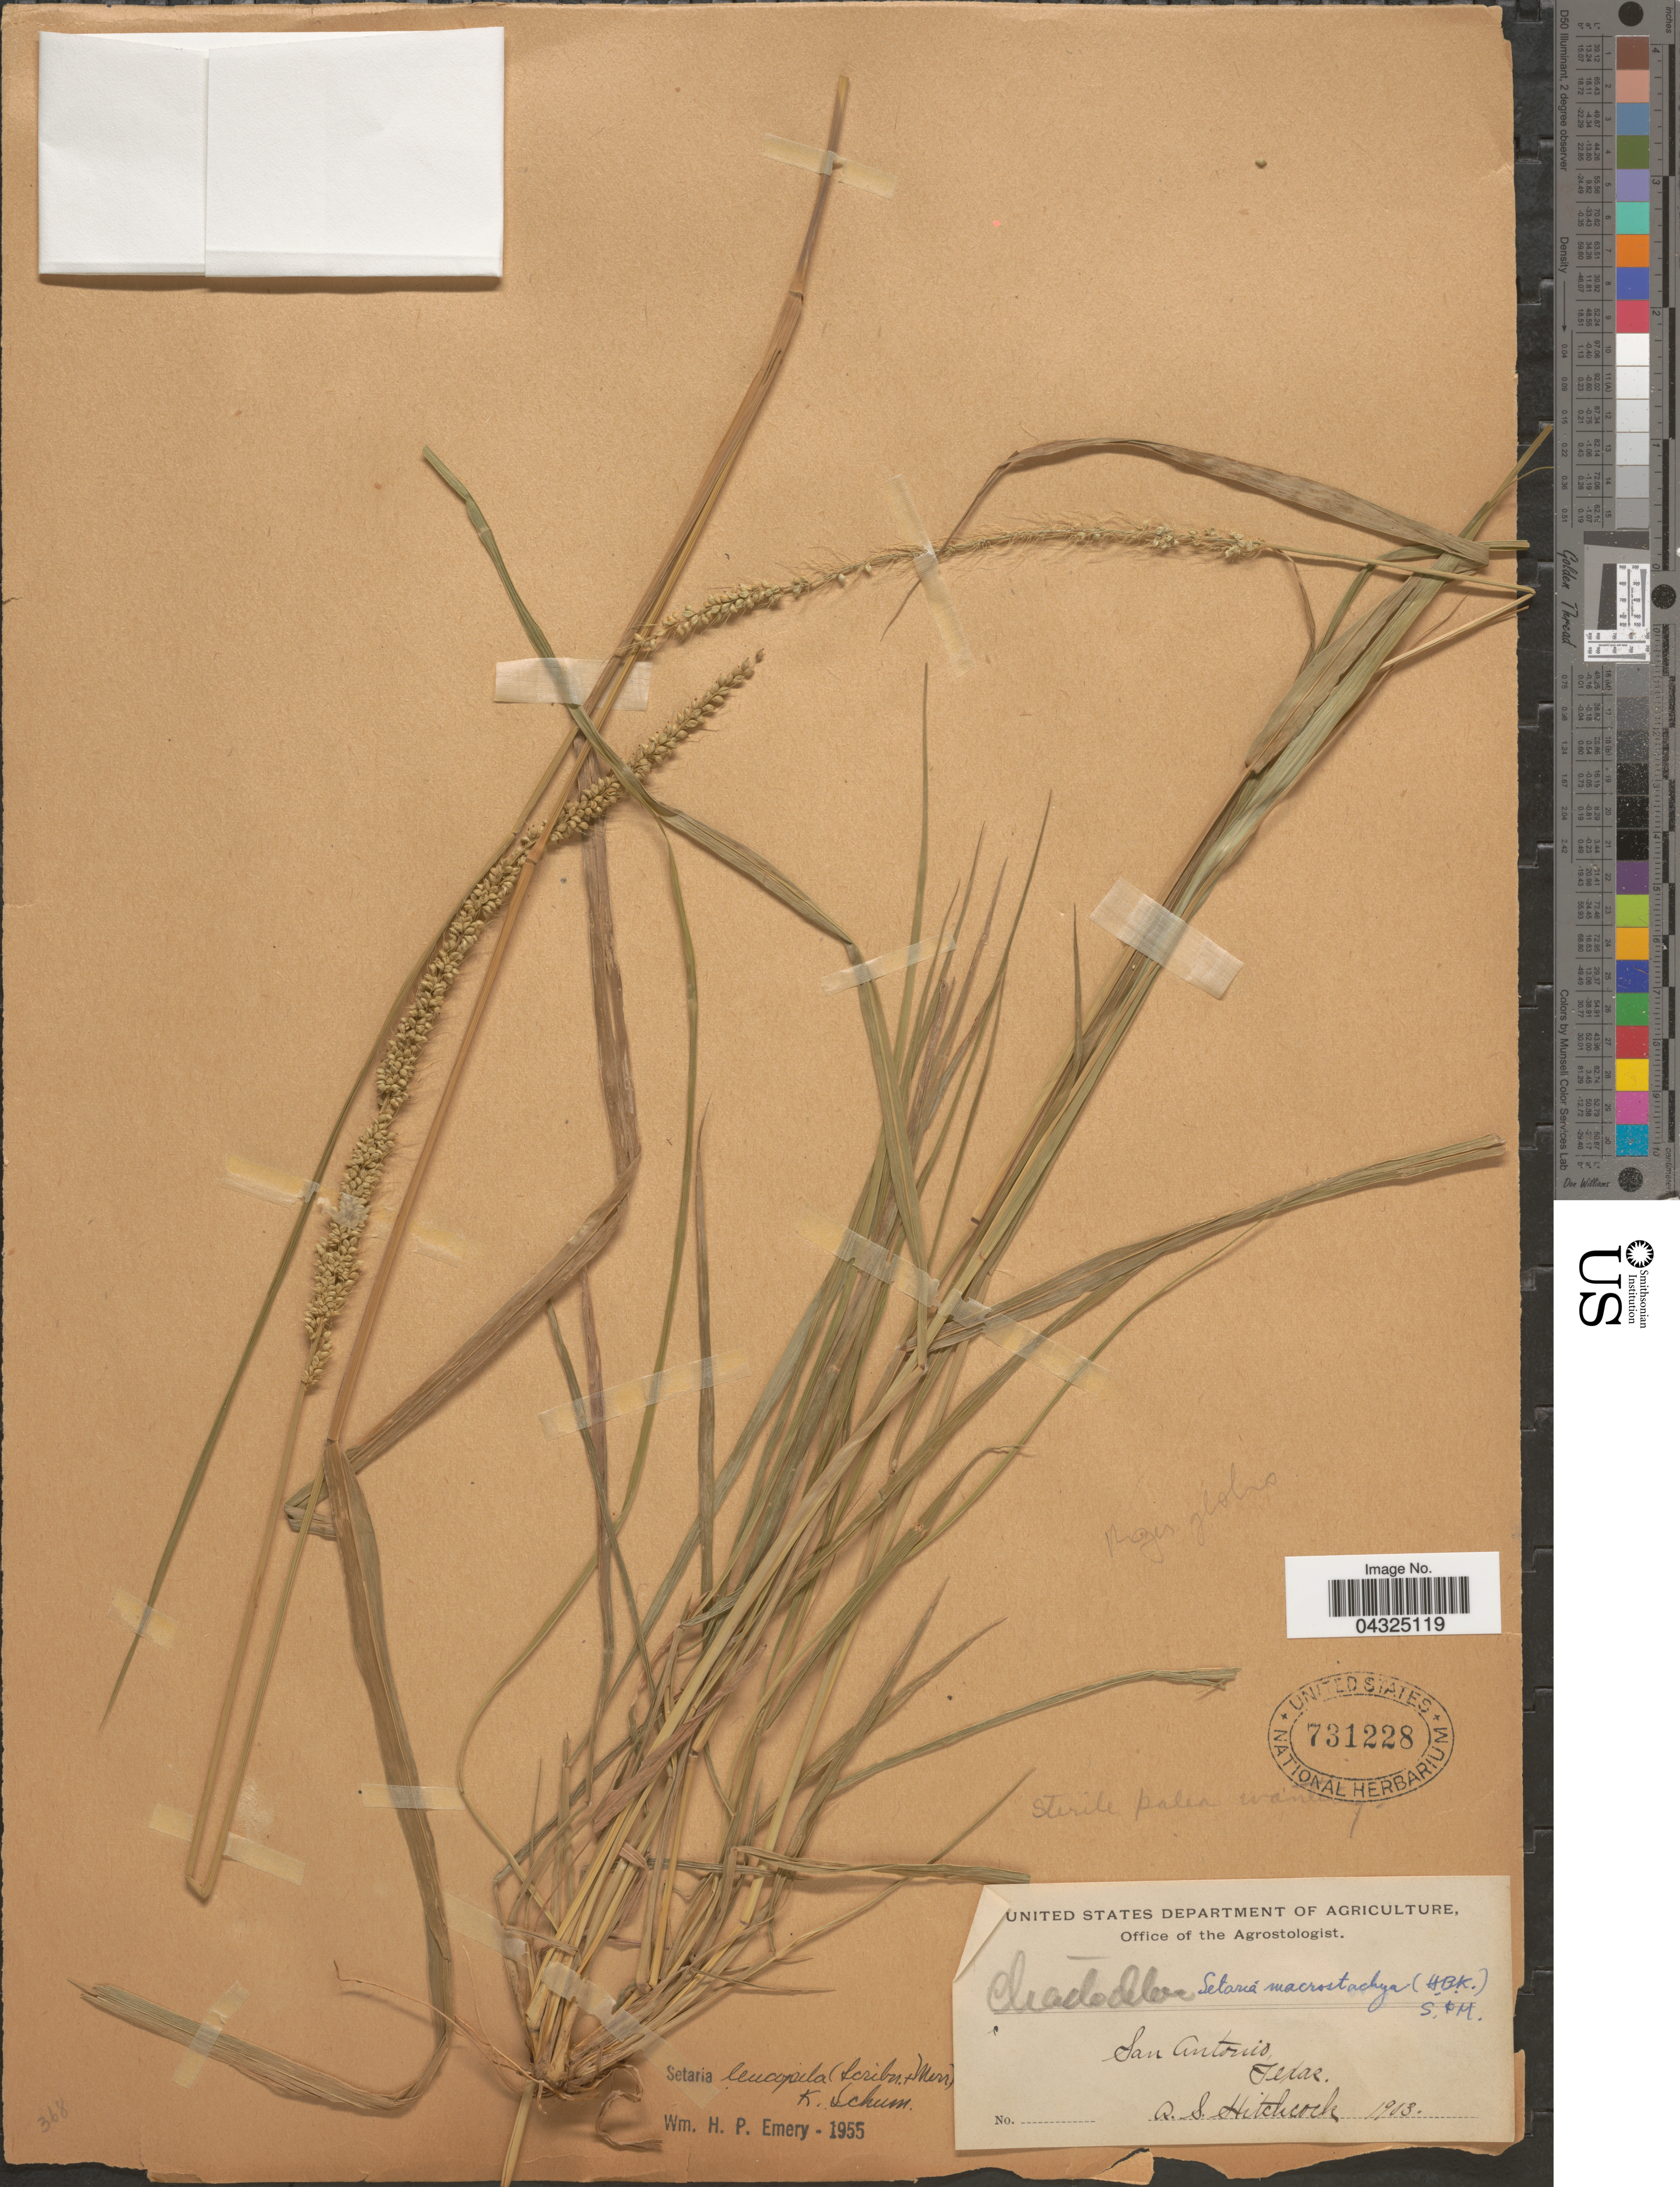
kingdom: Plantae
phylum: Tracheophyta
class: Liliopsida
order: Poales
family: Poaceae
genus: Setaria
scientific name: Setaria leucopila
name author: (Scribn. & Merr.) K. Schum.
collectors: A. S. Hitchcock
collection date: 1903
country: United States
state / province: Texas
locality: San Antonio.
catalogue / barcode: US 731228